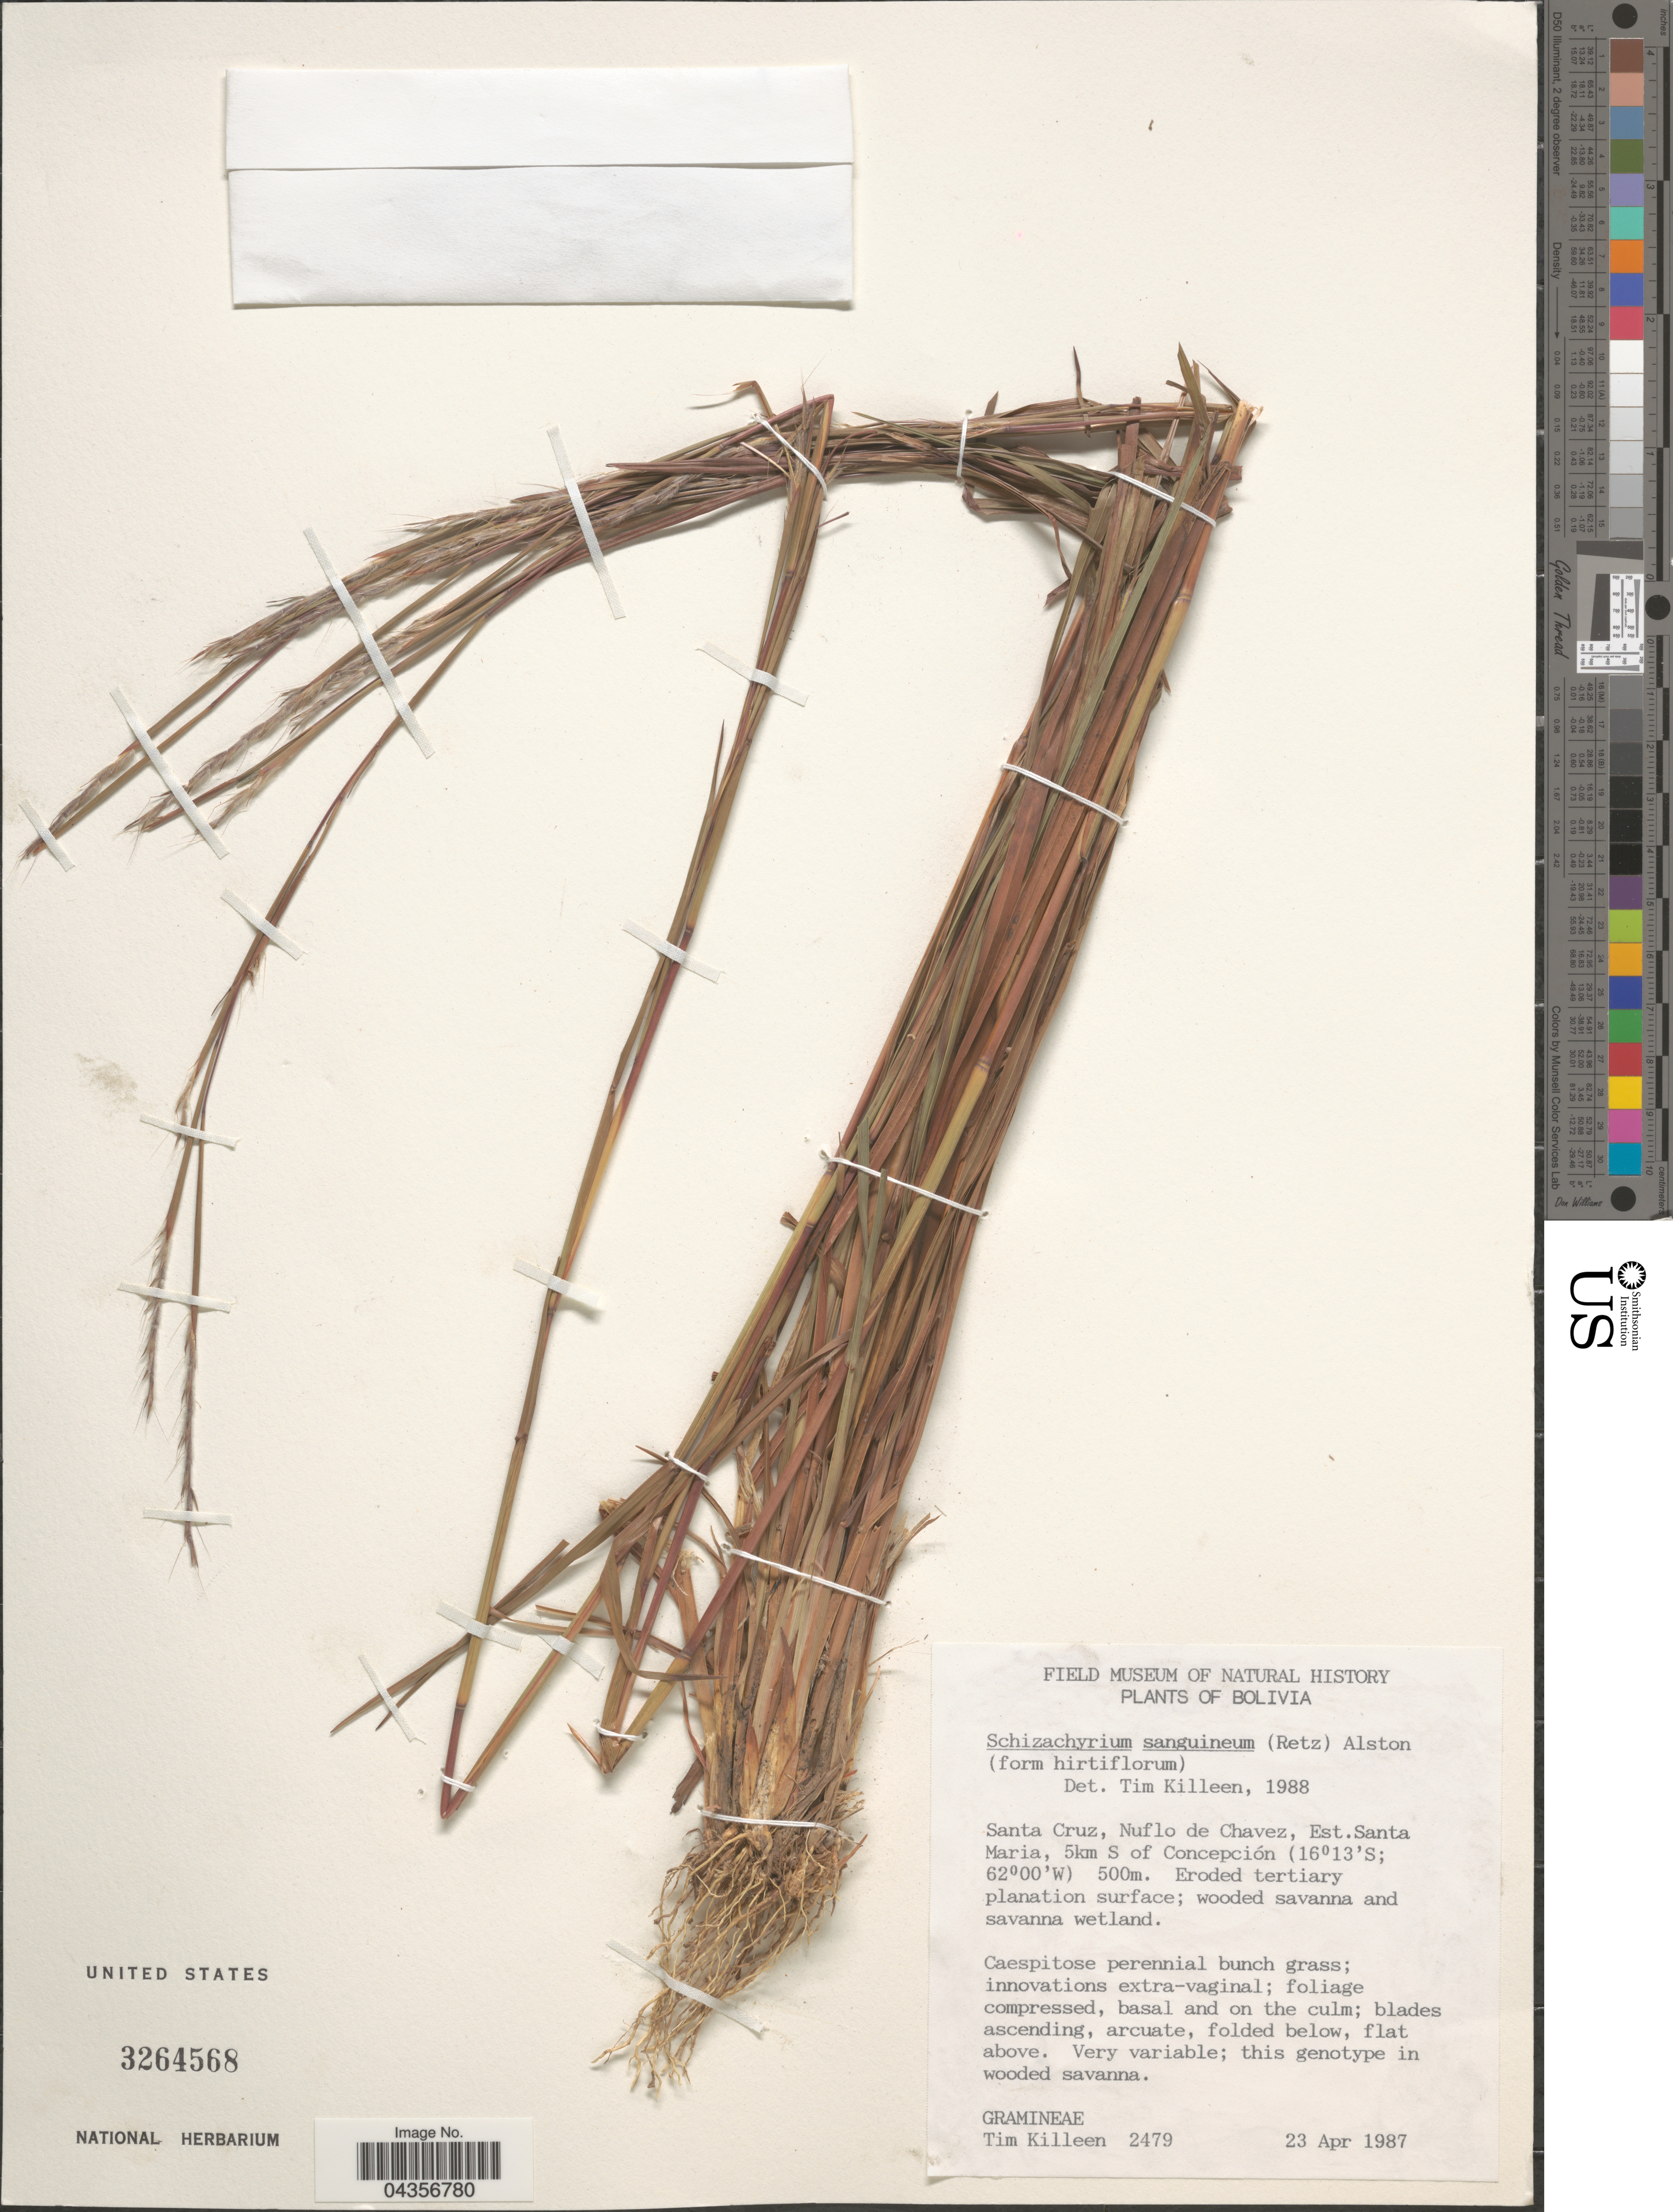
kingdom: Plantae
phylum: Tracheophyta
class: Liliopsida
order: Poales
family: Poaceae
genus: Schizachyrium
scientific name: Schizachyrium sanguineum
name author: (Retz.) Alston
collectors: T. J. Killeen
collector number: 2479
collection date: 1987-04-23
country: Bolivia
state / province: Santa Cruz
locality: Santa Cruz, Nuflo de Chavez, Est. Santa Maria, 5km S of Concepción.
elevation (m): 500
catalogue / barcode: US 3264568